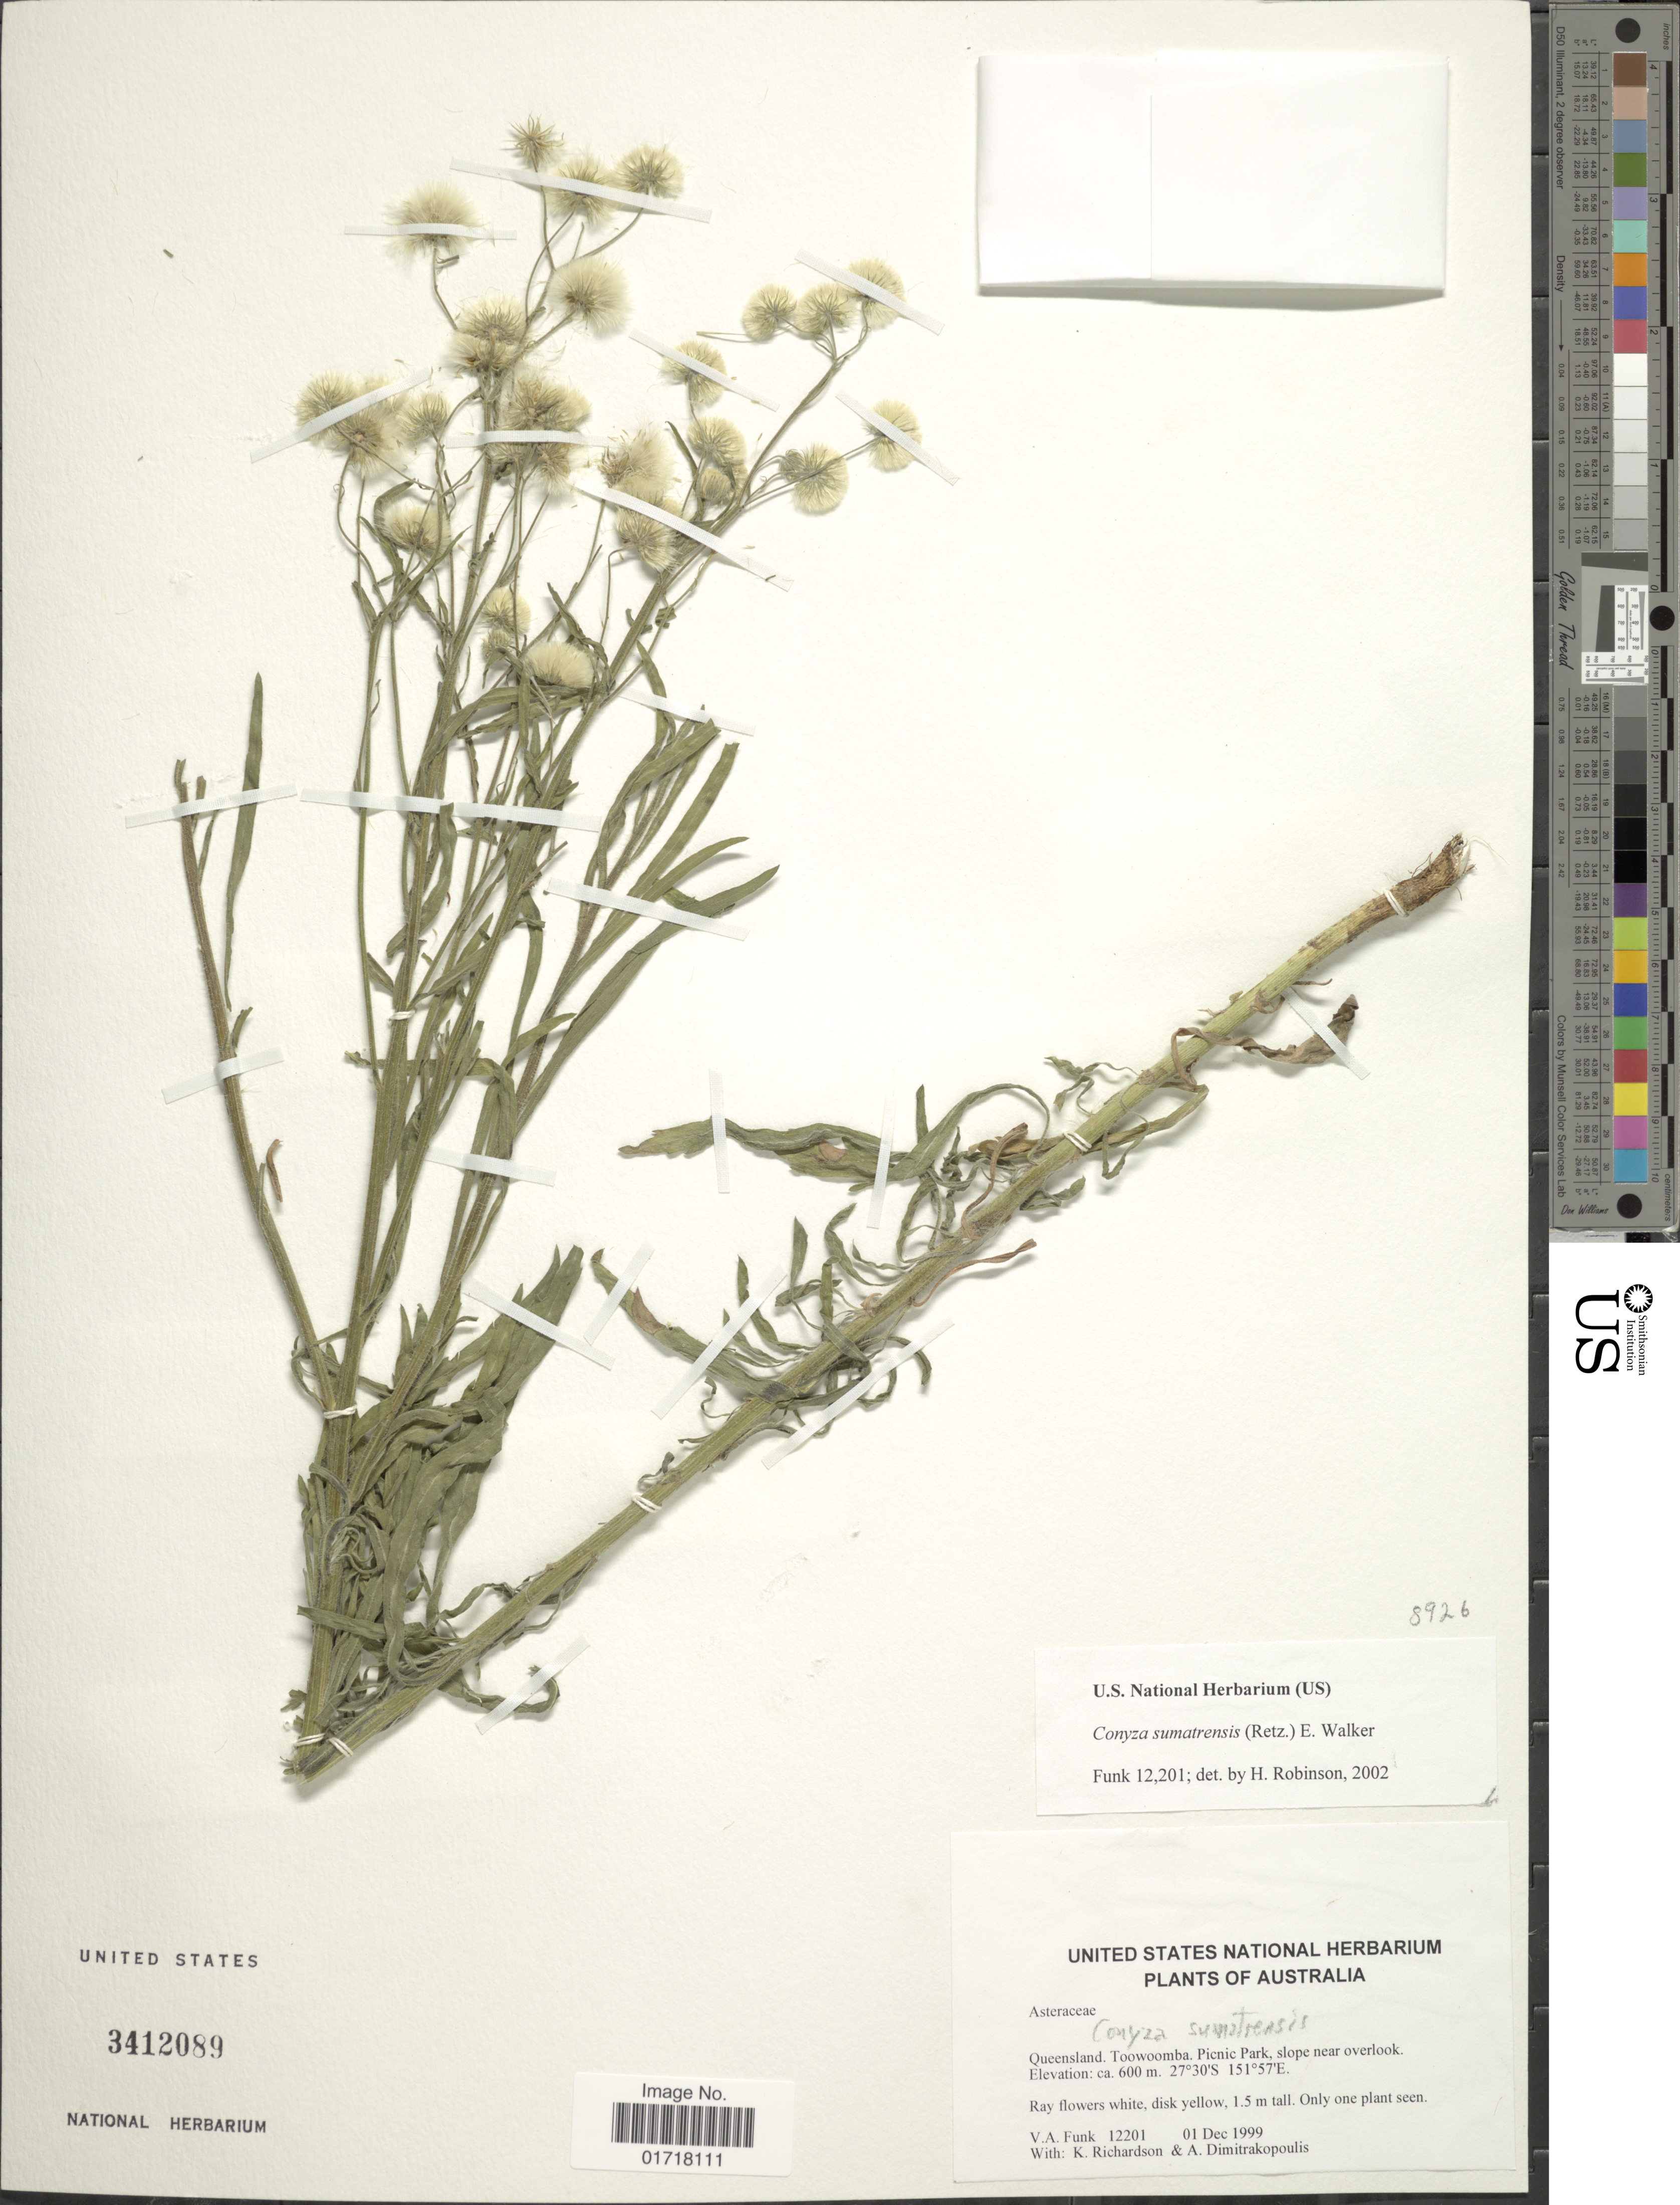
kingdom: Plantae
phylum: Tracheophyta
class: Magnoliopsida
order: Asterales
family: Asteraceae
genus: Conyza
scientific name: Conyza bonariensis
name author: (L.) Cronq.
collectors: V. Funk, K. Richardson & A. Dimitrakopoulis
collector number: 12201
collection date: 1999-12-01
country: Australia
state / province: Queensland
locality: Queensland, Toowoomba, Picnic Park, slope near overlook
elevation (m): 600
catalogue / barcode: US 3412089